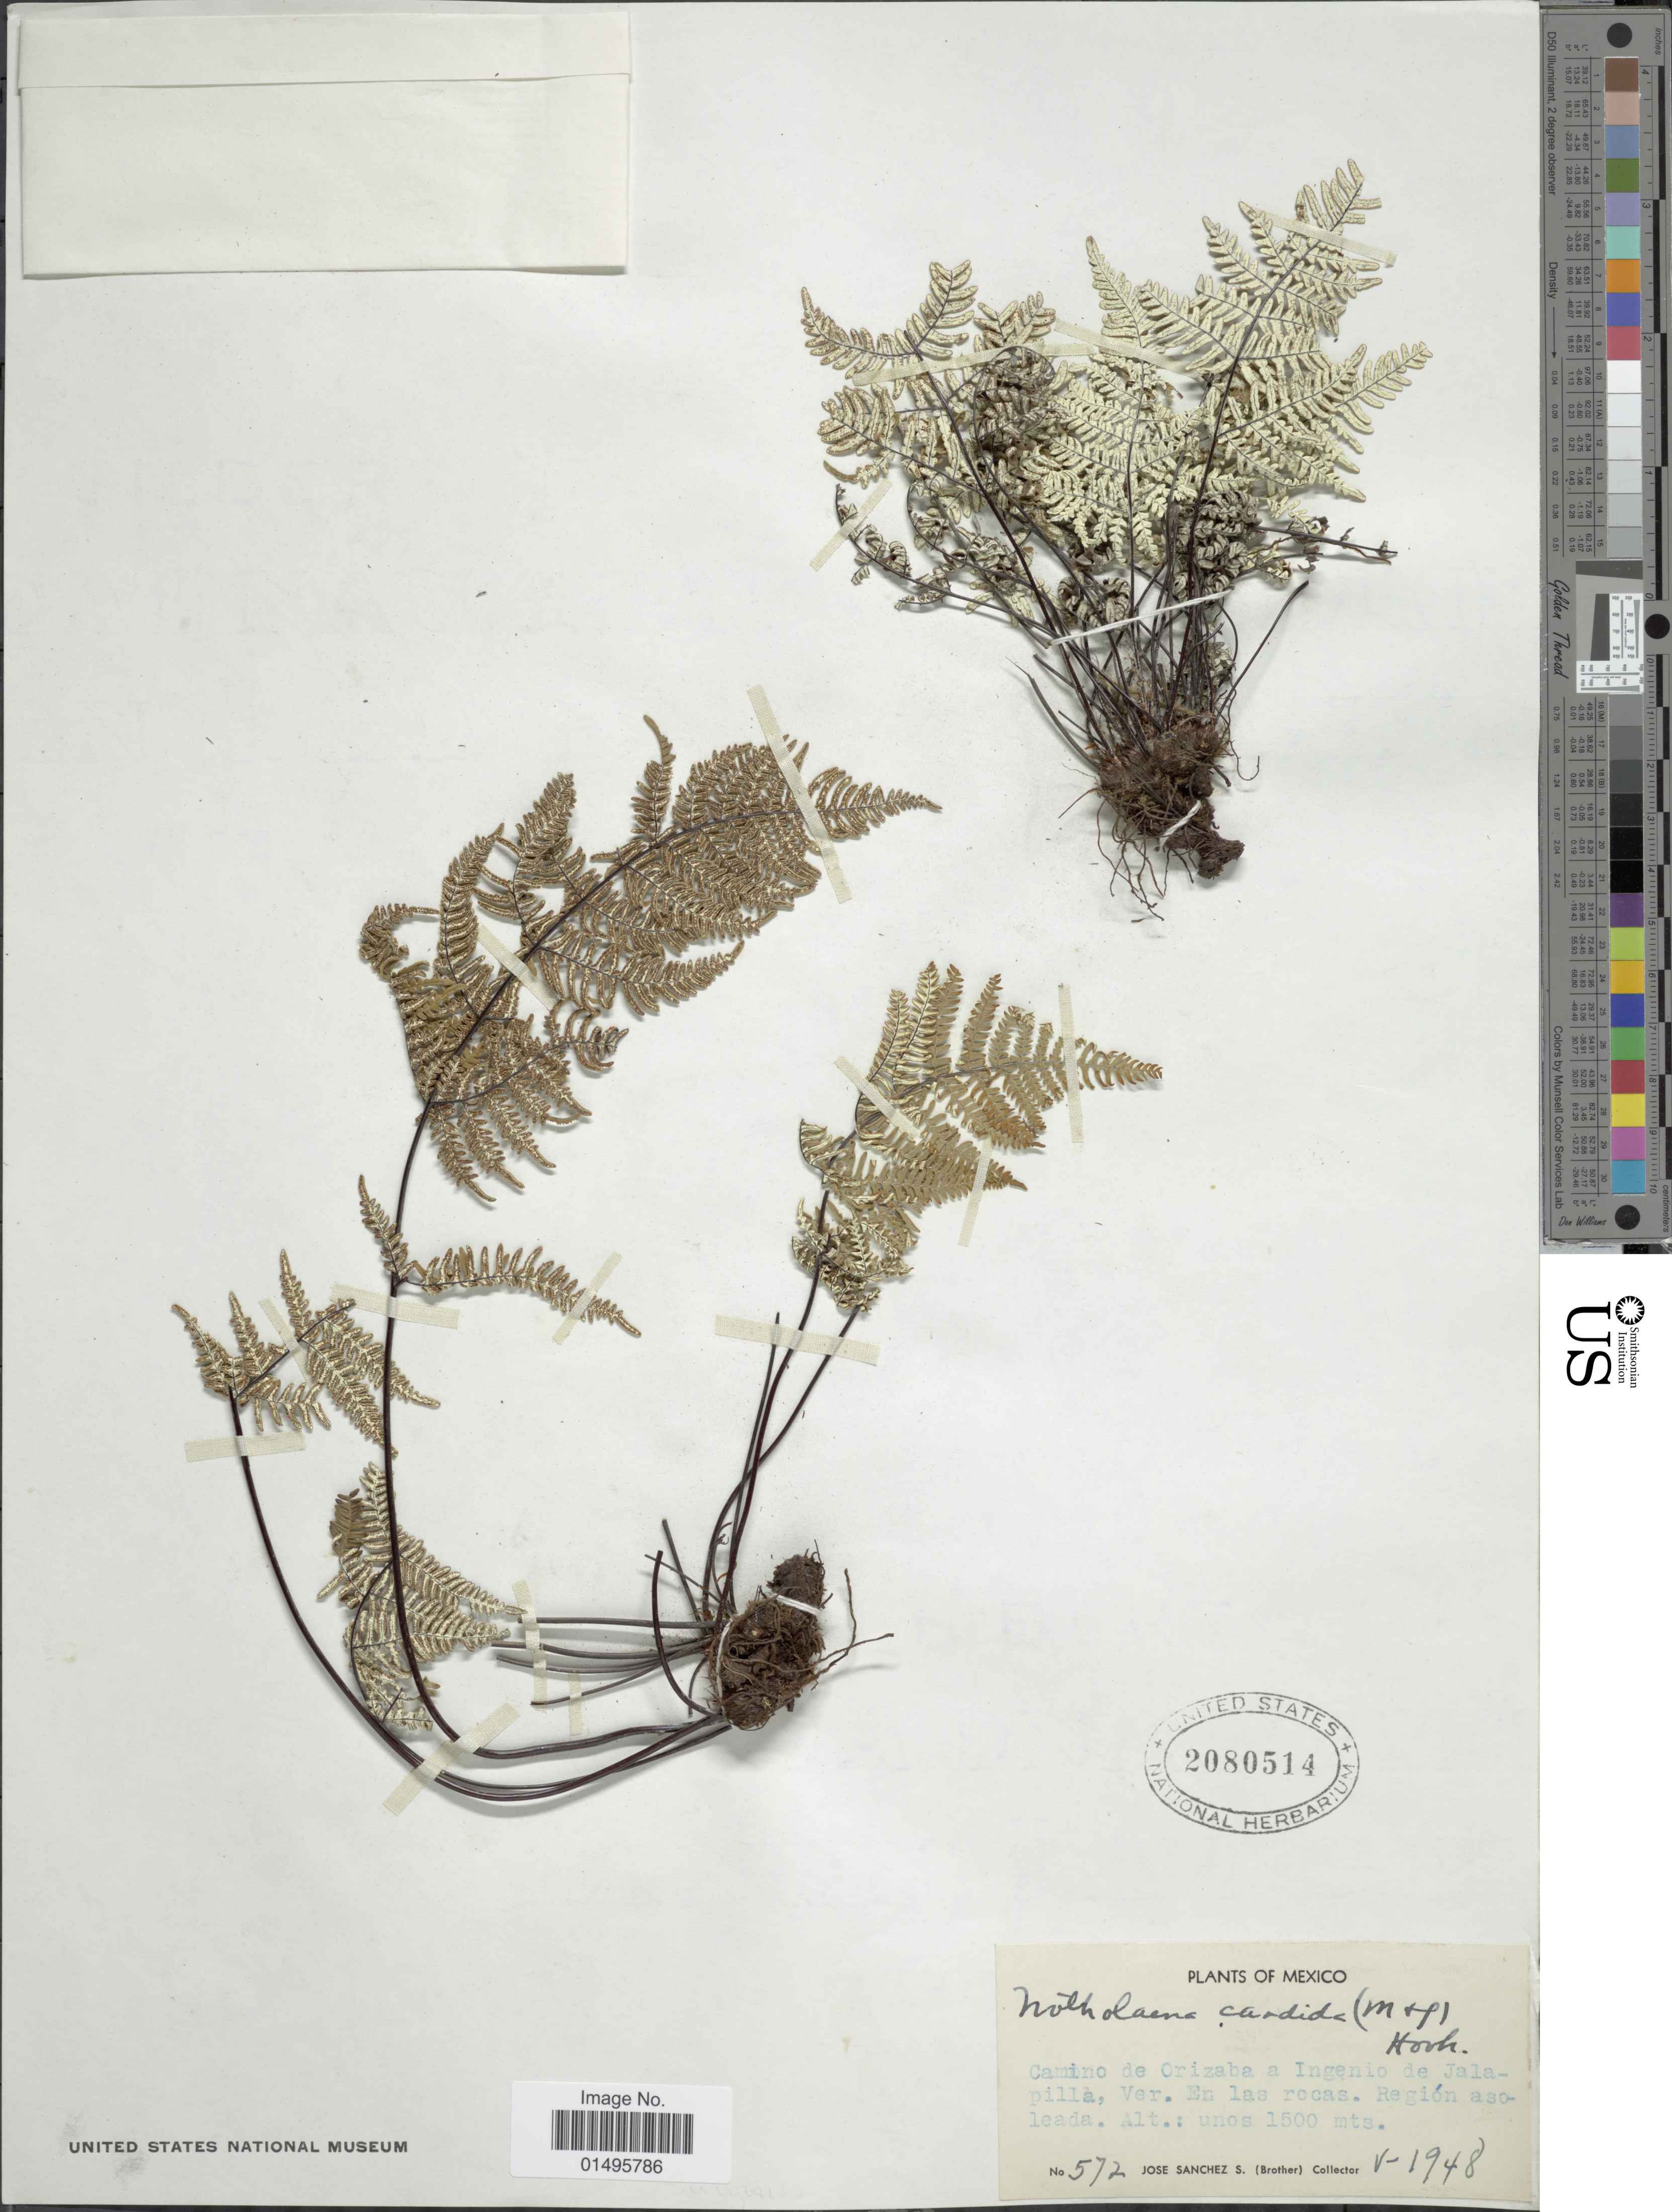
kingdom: Plantae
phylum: Tracheophyta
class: Polypodiopsida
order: Polypodiales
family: Pteridaceae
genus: Notholaena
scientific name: Notholaena candida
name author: (M. Martens) Hook.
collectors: J. Sanchez S.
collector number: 572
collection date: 1948-05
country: Mexico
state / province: Veracruz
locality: Camino de Orizaba a Ingenio de Jalapilla, en las rocas. Región asoleada.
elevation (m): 1500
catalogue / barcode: US 2080514